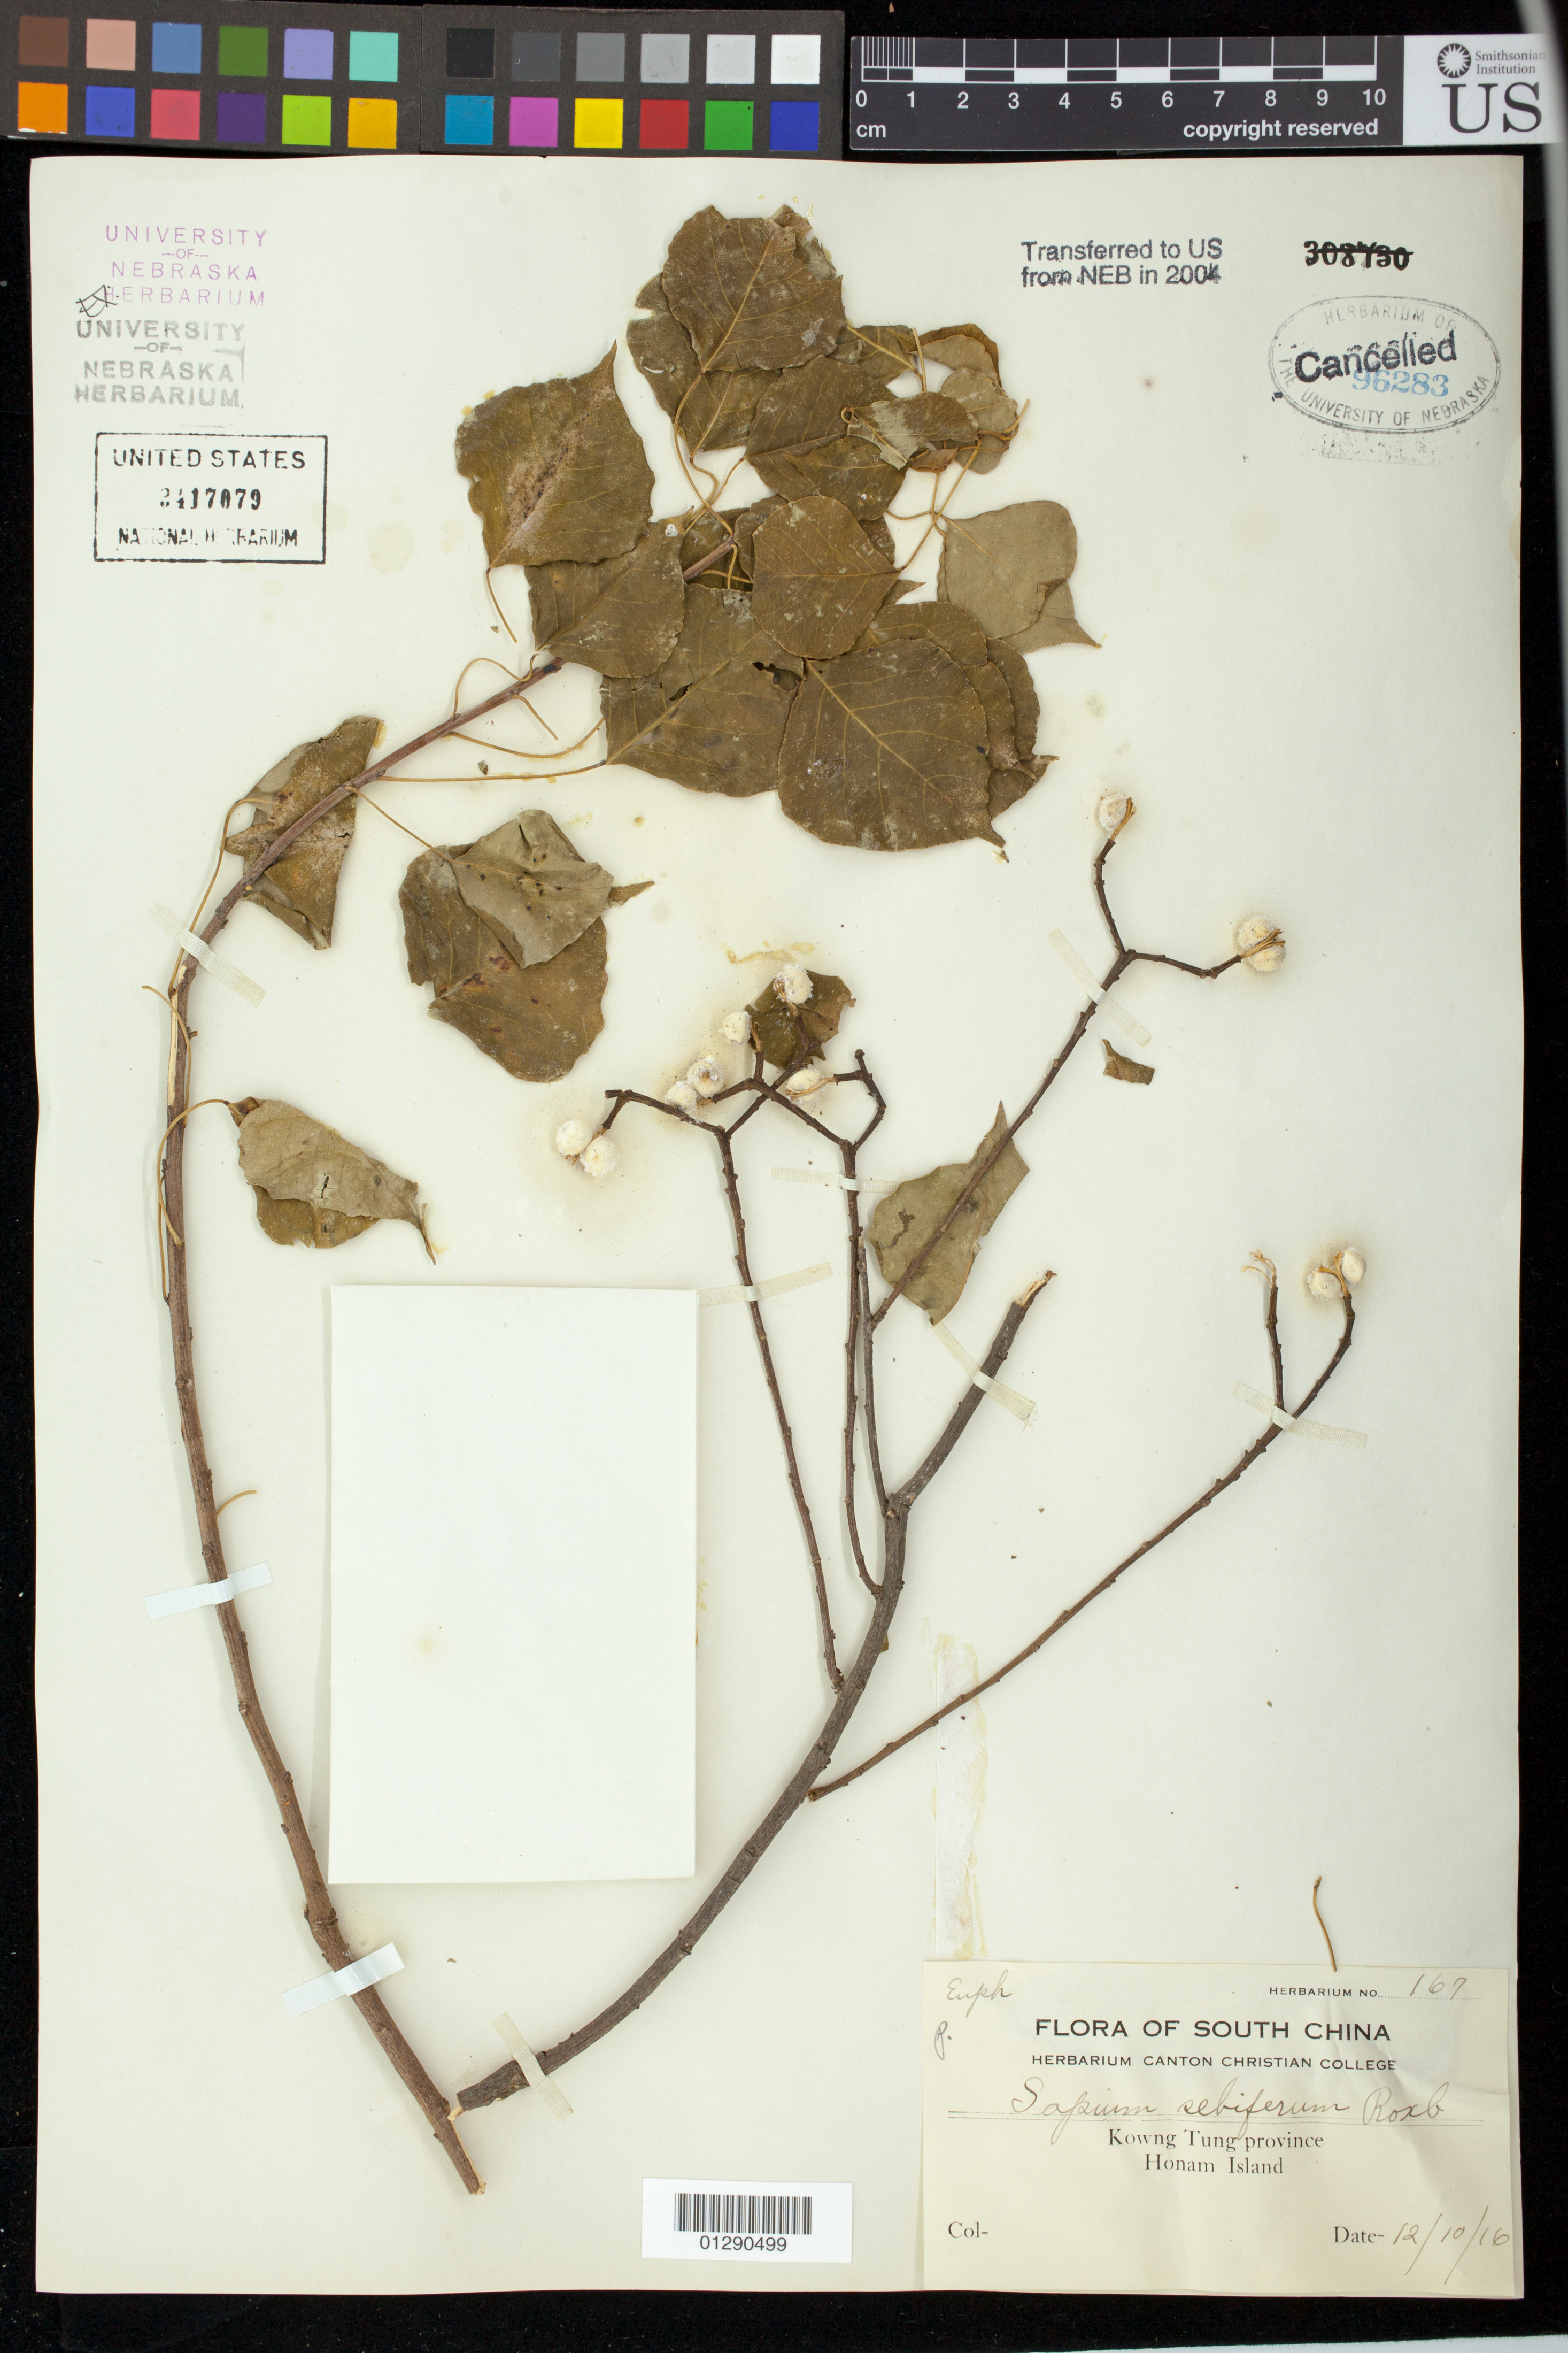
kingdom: Plantae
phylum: Tracheophyta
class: Magnoliopsida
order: Malpighiales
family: Euphorbiaceae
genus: Sapium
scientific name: Sapium sebiferum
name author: (L.) Roxb.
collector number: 167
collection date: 1916-10-12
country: China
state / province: Guangdong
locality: Kowng Tung province, Honam Island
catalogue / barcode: US 3417079